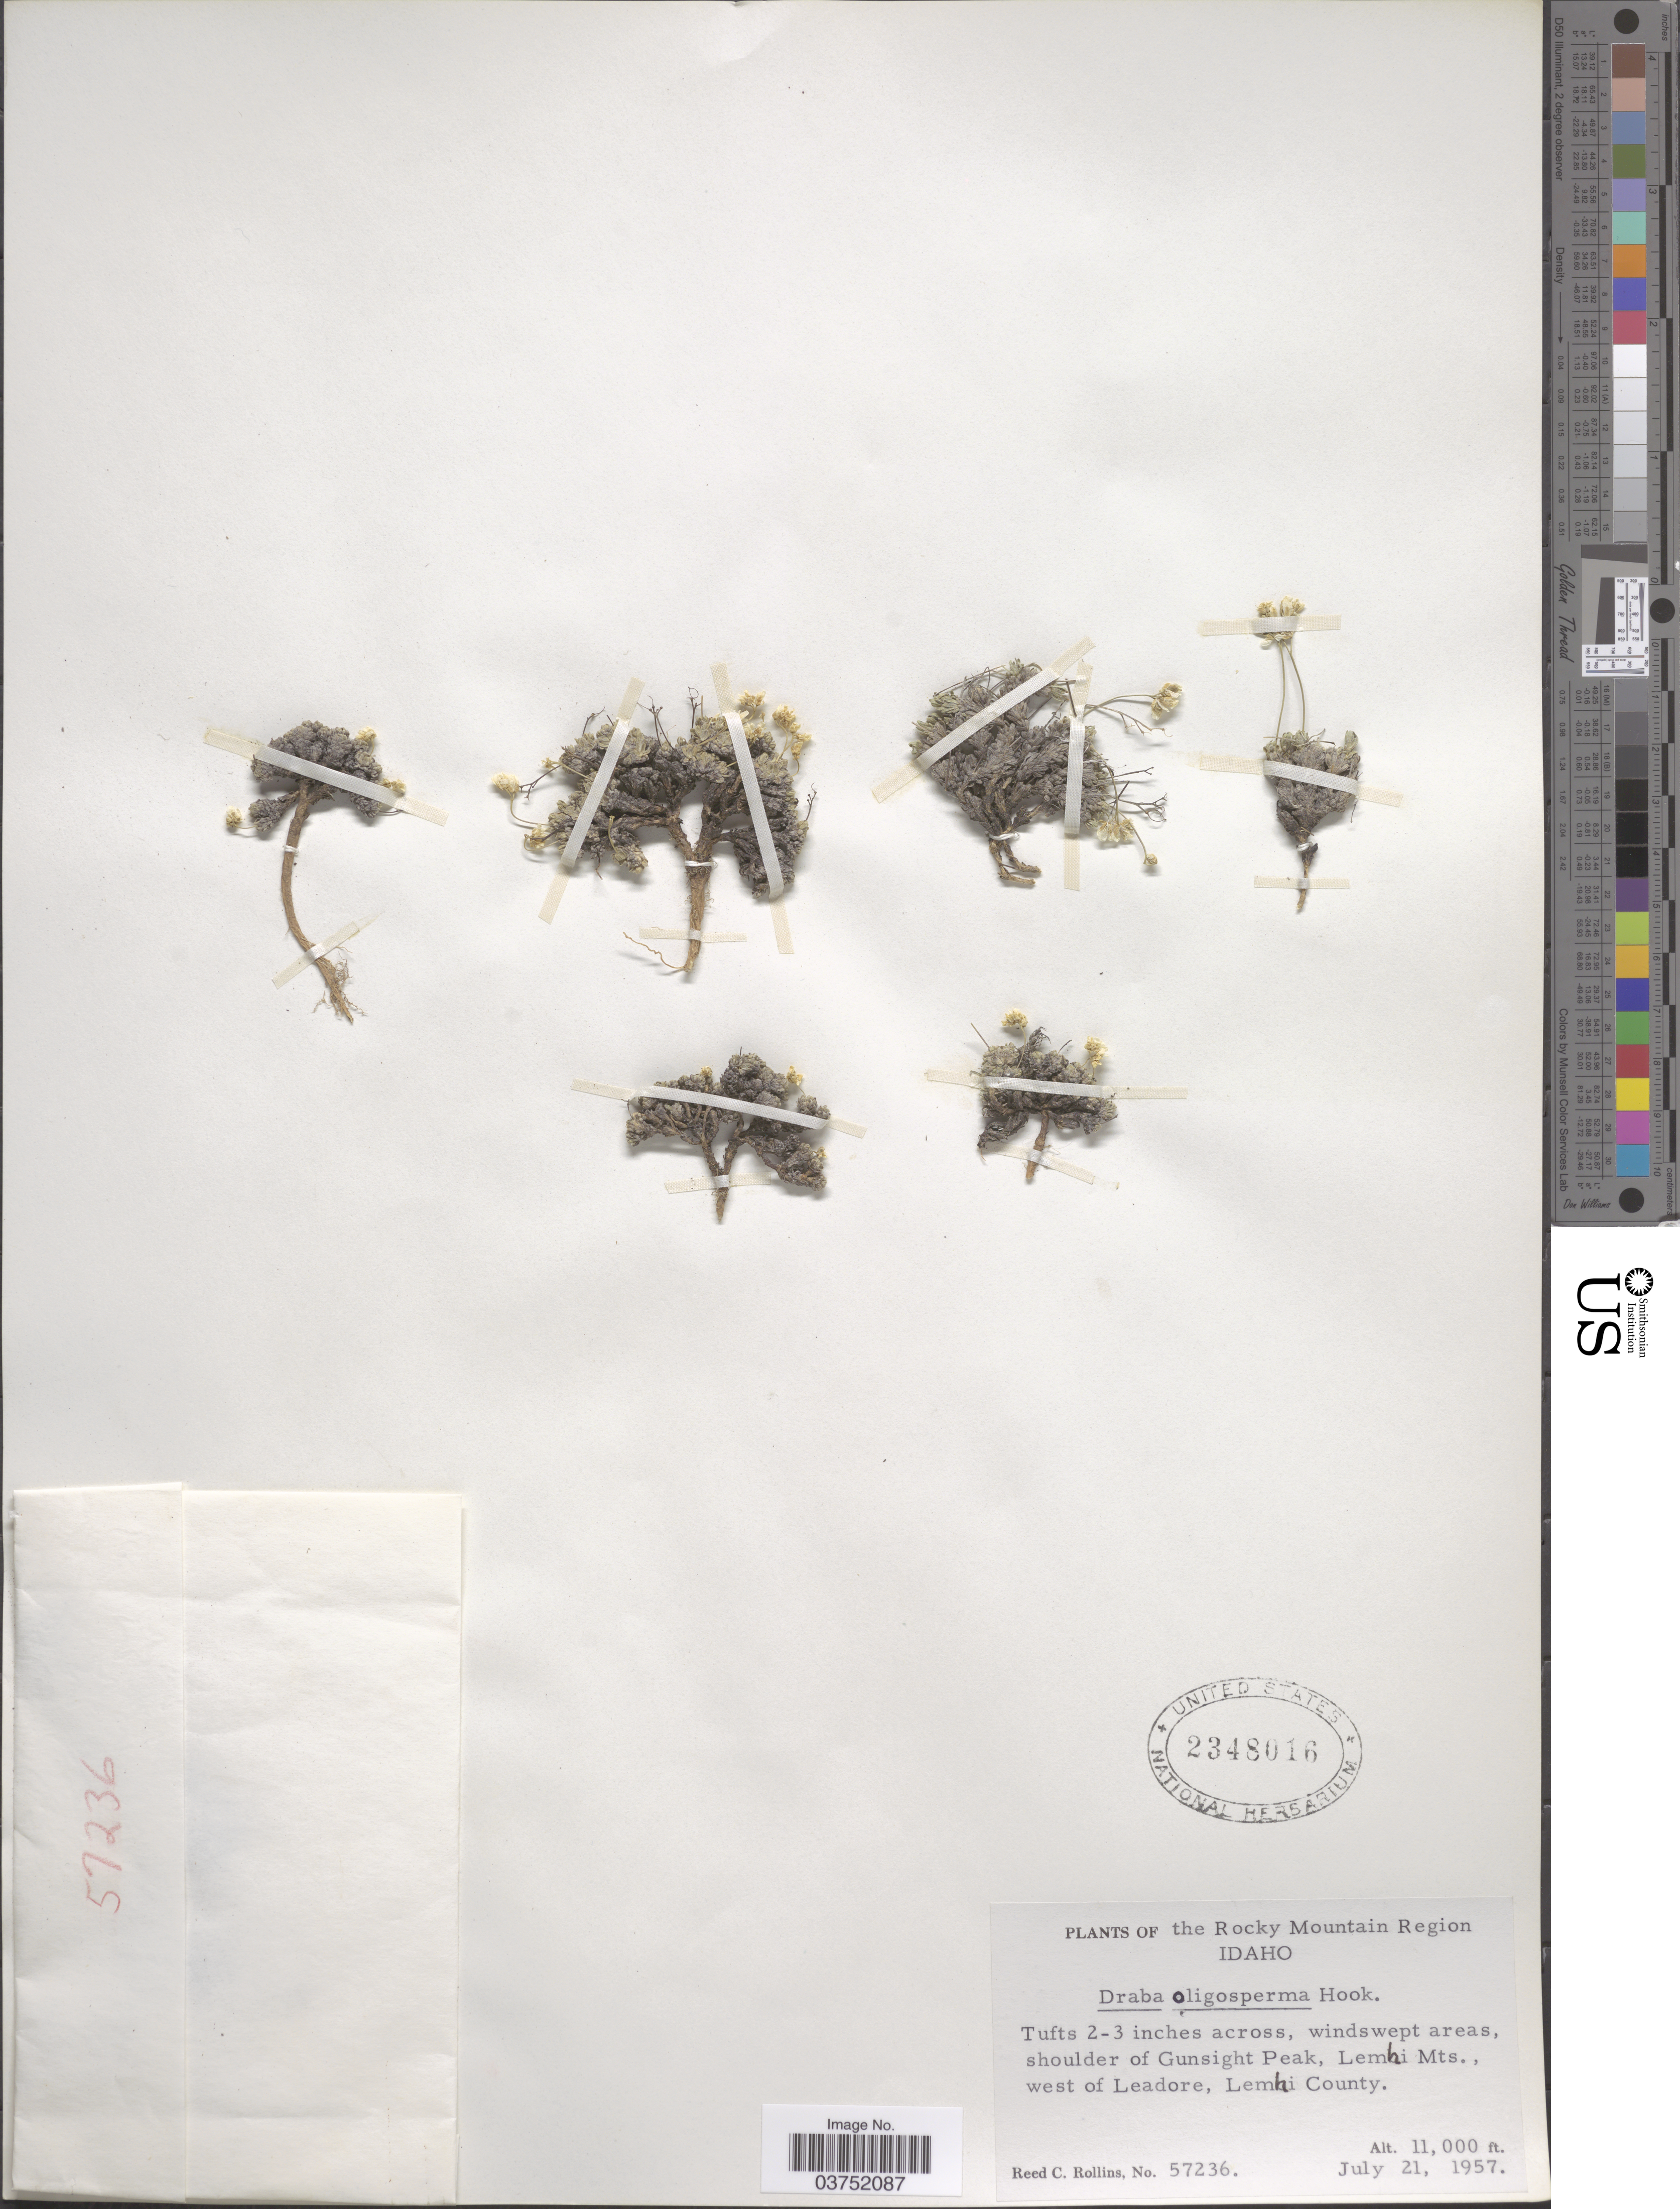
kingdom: Plantae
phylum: Tracheophyta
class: Magnoliopsida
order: Brassicales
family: Brassicaceae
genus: Draba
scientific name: Draba oligosperma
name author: Hook.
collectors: R. C. Rollins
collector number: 57236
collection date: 1957-07-21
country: United States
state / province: Idaho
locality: The Rocky Mountain Region. Shoulder of Gunsight Peak, Lemhi Mts., west of Leadore, Lemhi County.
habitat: windswept areas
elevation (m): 3353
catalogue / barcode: US 2348016